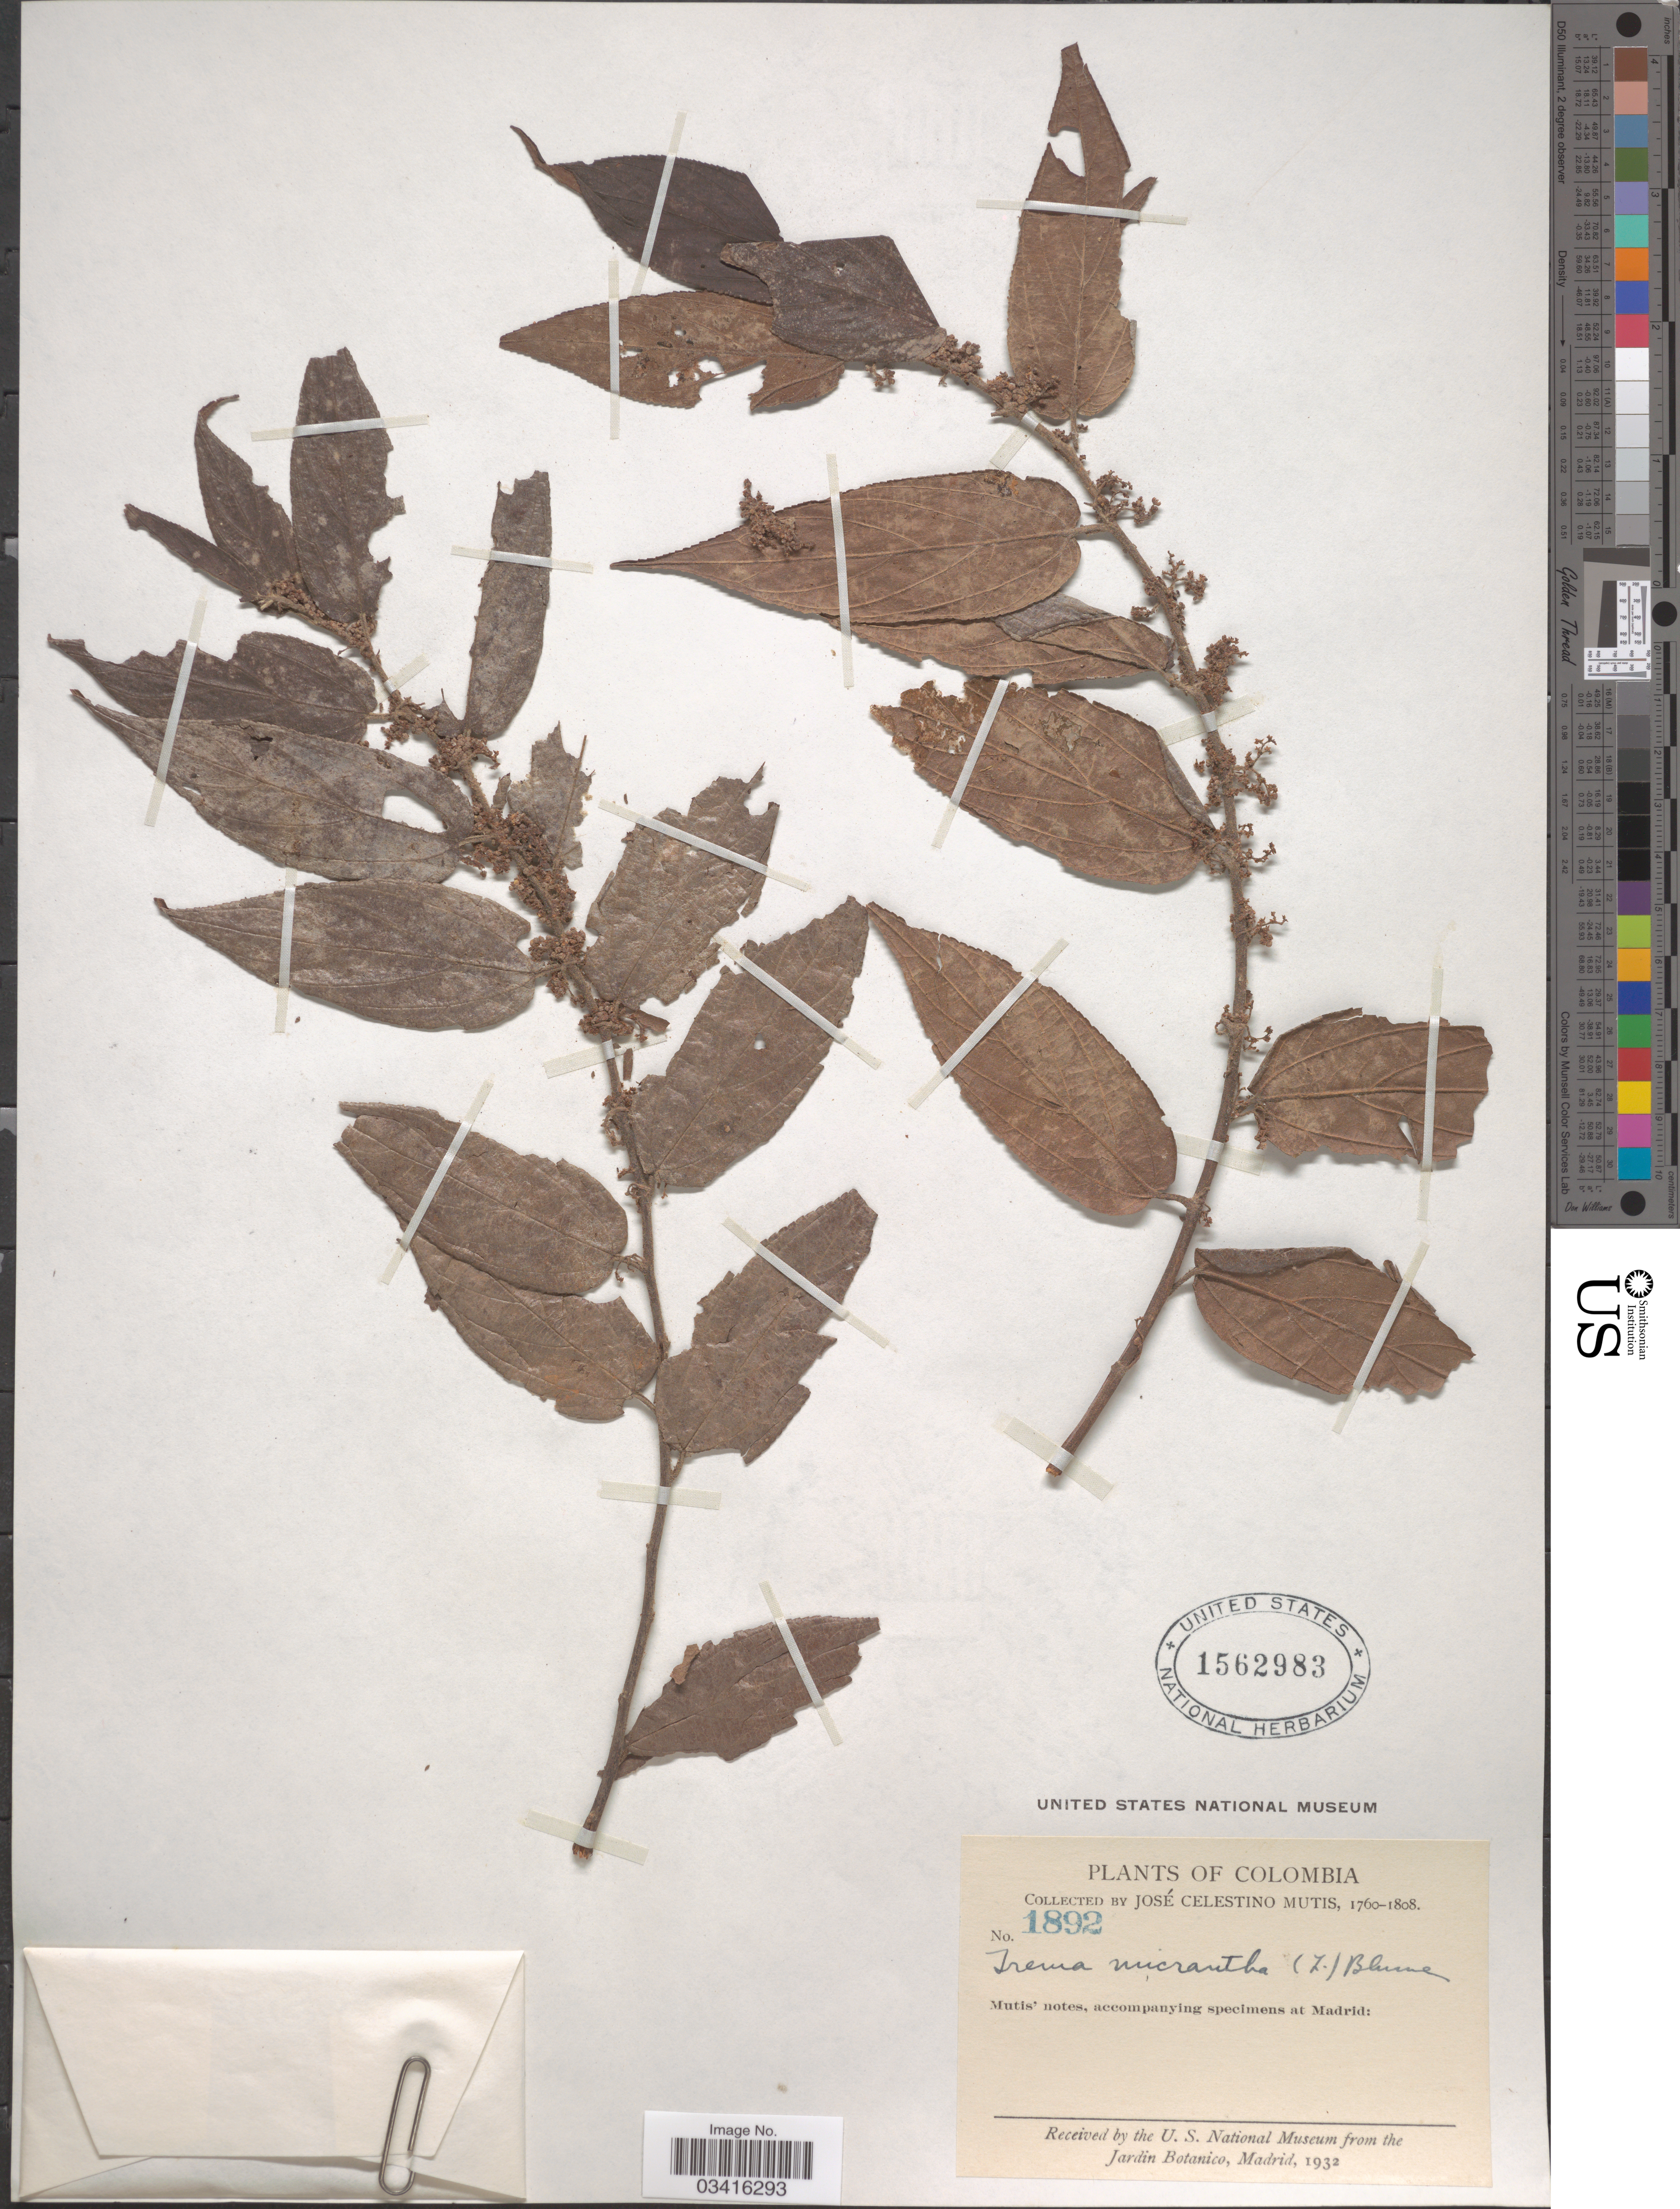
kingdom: Plantae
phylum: Tracheophyta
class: Magnoliopsida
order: Rosales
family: Cannabaceae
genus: Trema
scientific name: Trema micranthum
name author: (L.) Blume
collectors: J. C. B. Mutis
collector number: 1892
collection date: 1760/1808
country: Colombia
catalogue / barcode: US 1562983